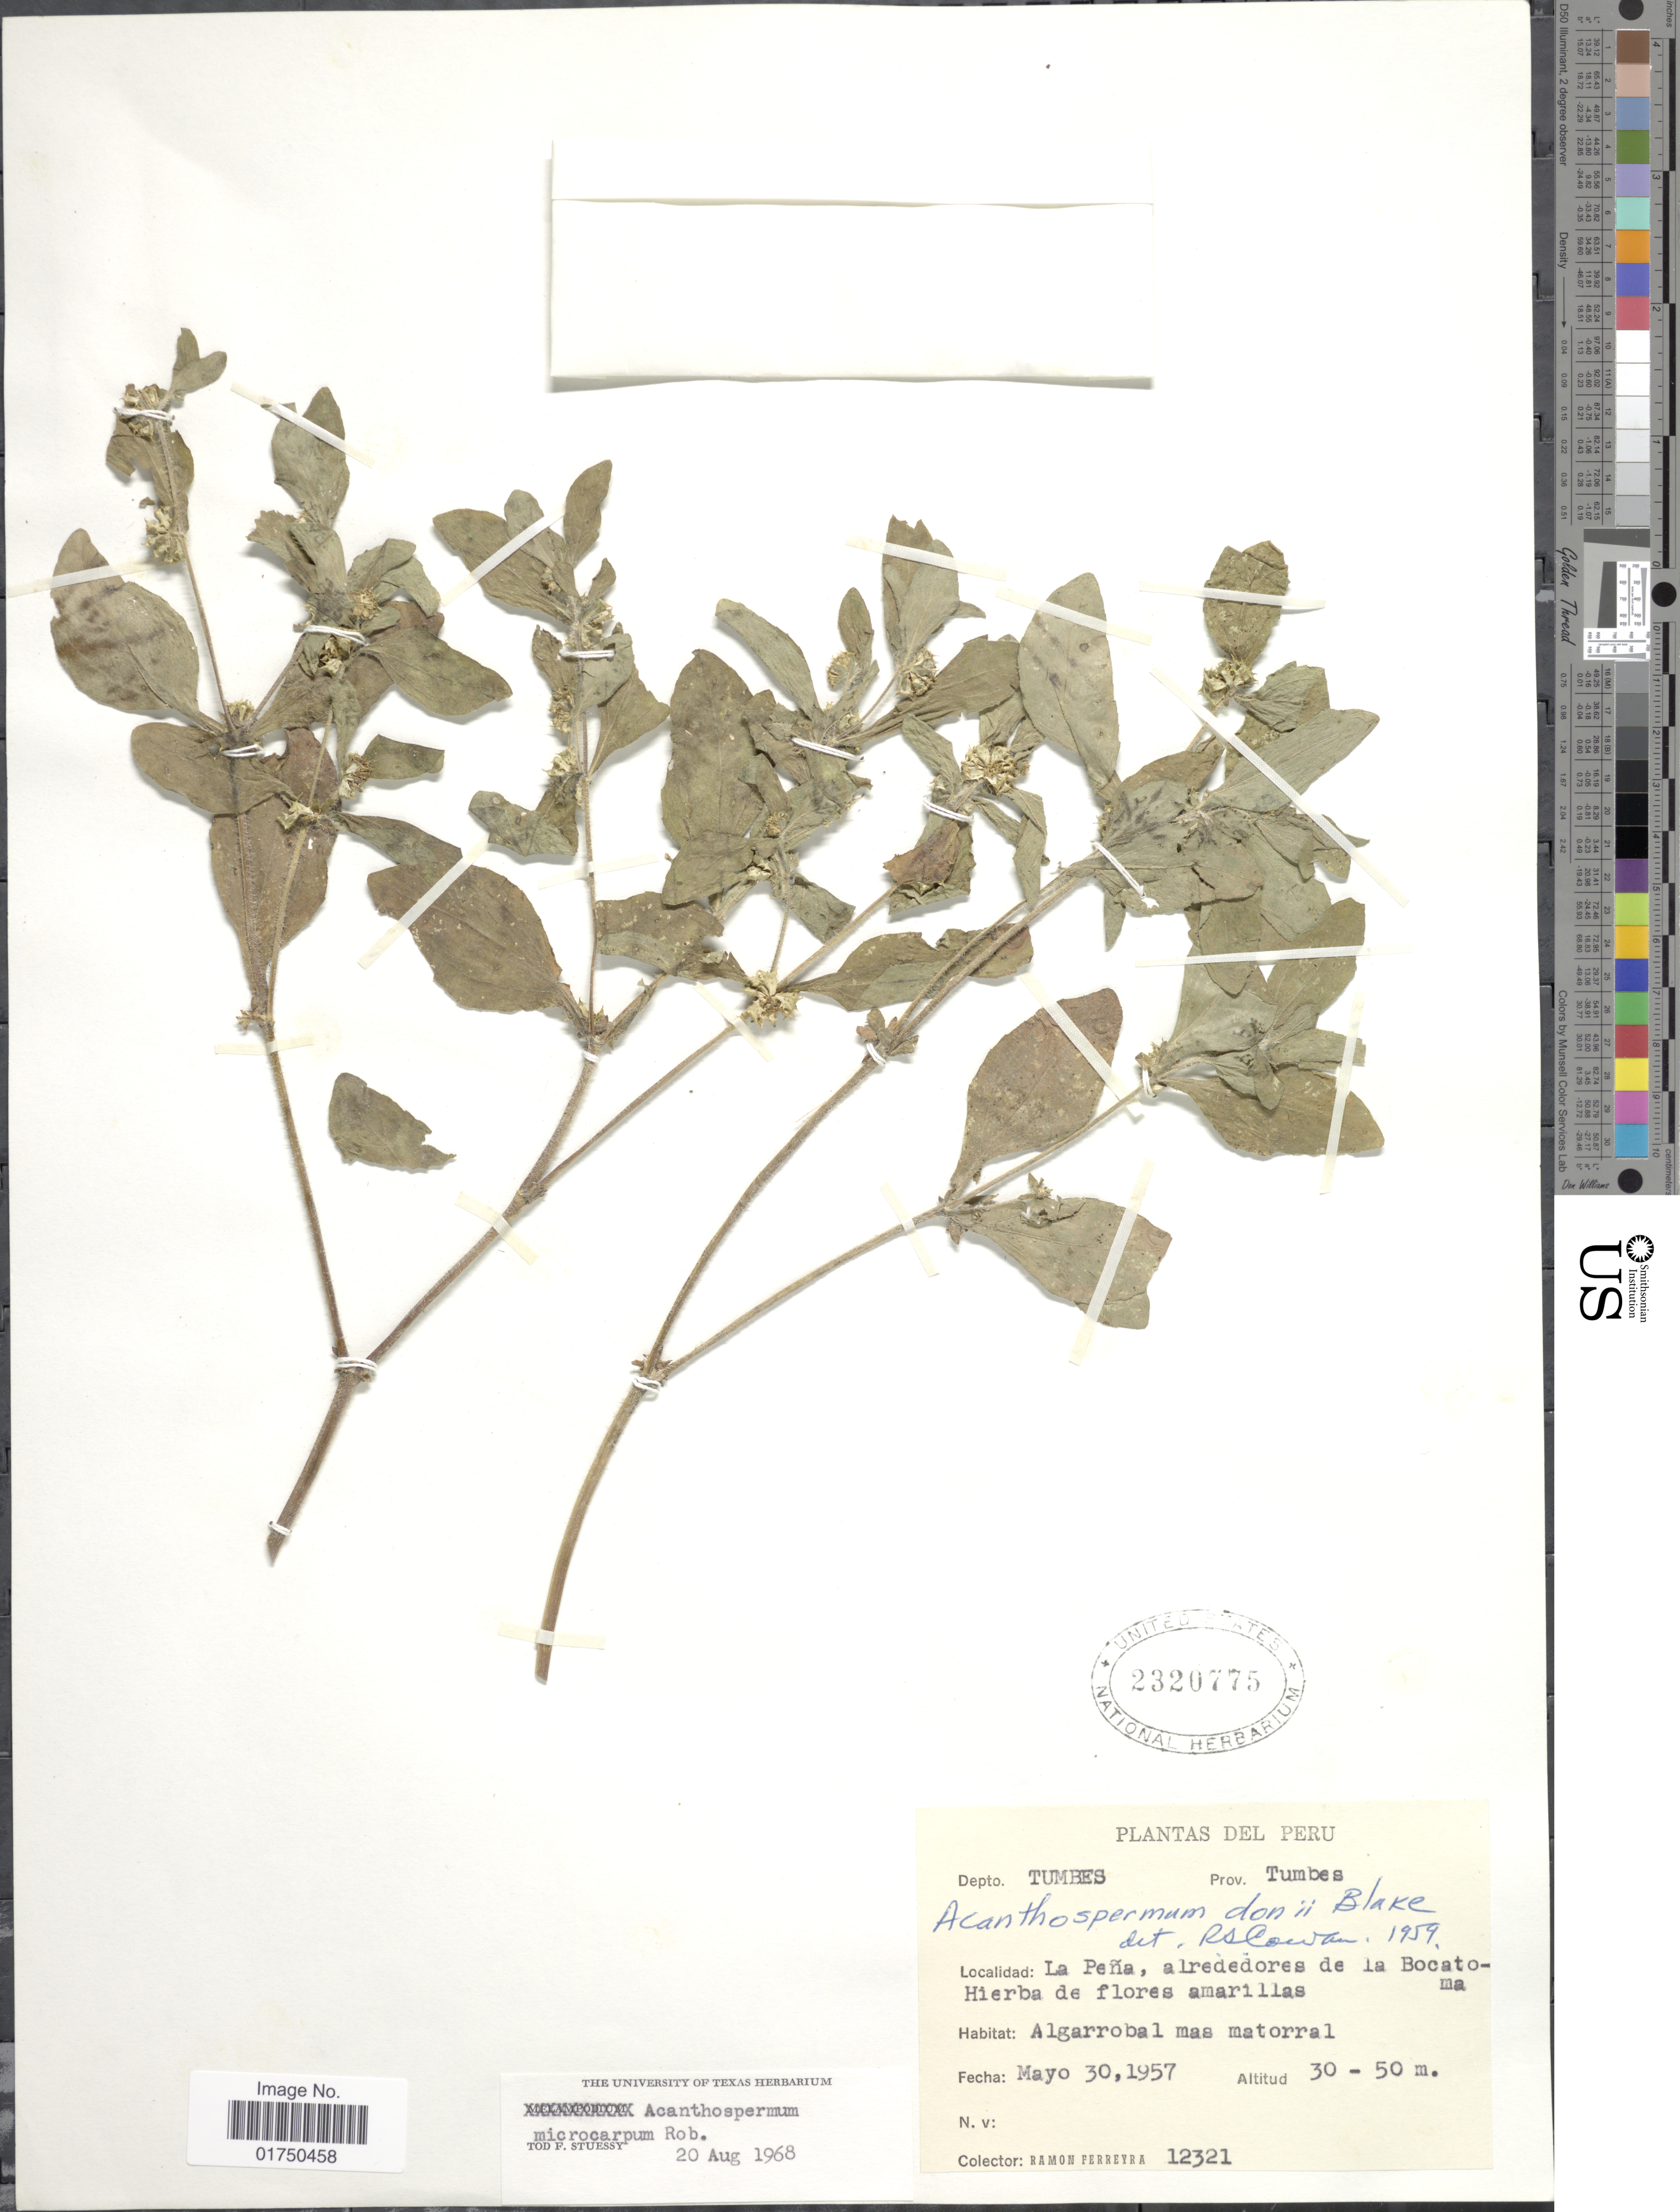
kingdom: Plantae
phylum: Tracheophyta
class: Magnoliopsida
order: Asterales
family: Asteraceae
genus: Acanthospermum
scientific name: Acanthospermum microcarpum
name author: B.L. Rob.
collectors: R. A. Ferreyra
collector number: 12321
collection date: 1957-05-30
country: Peru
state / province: Tumbes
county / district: Tumbes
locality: Depto. Tumbes. Prov. Tumbes. La Peña, alrededores de la Bocato-Hierba de flores amarillas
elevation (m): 30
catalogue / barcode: US 2320775